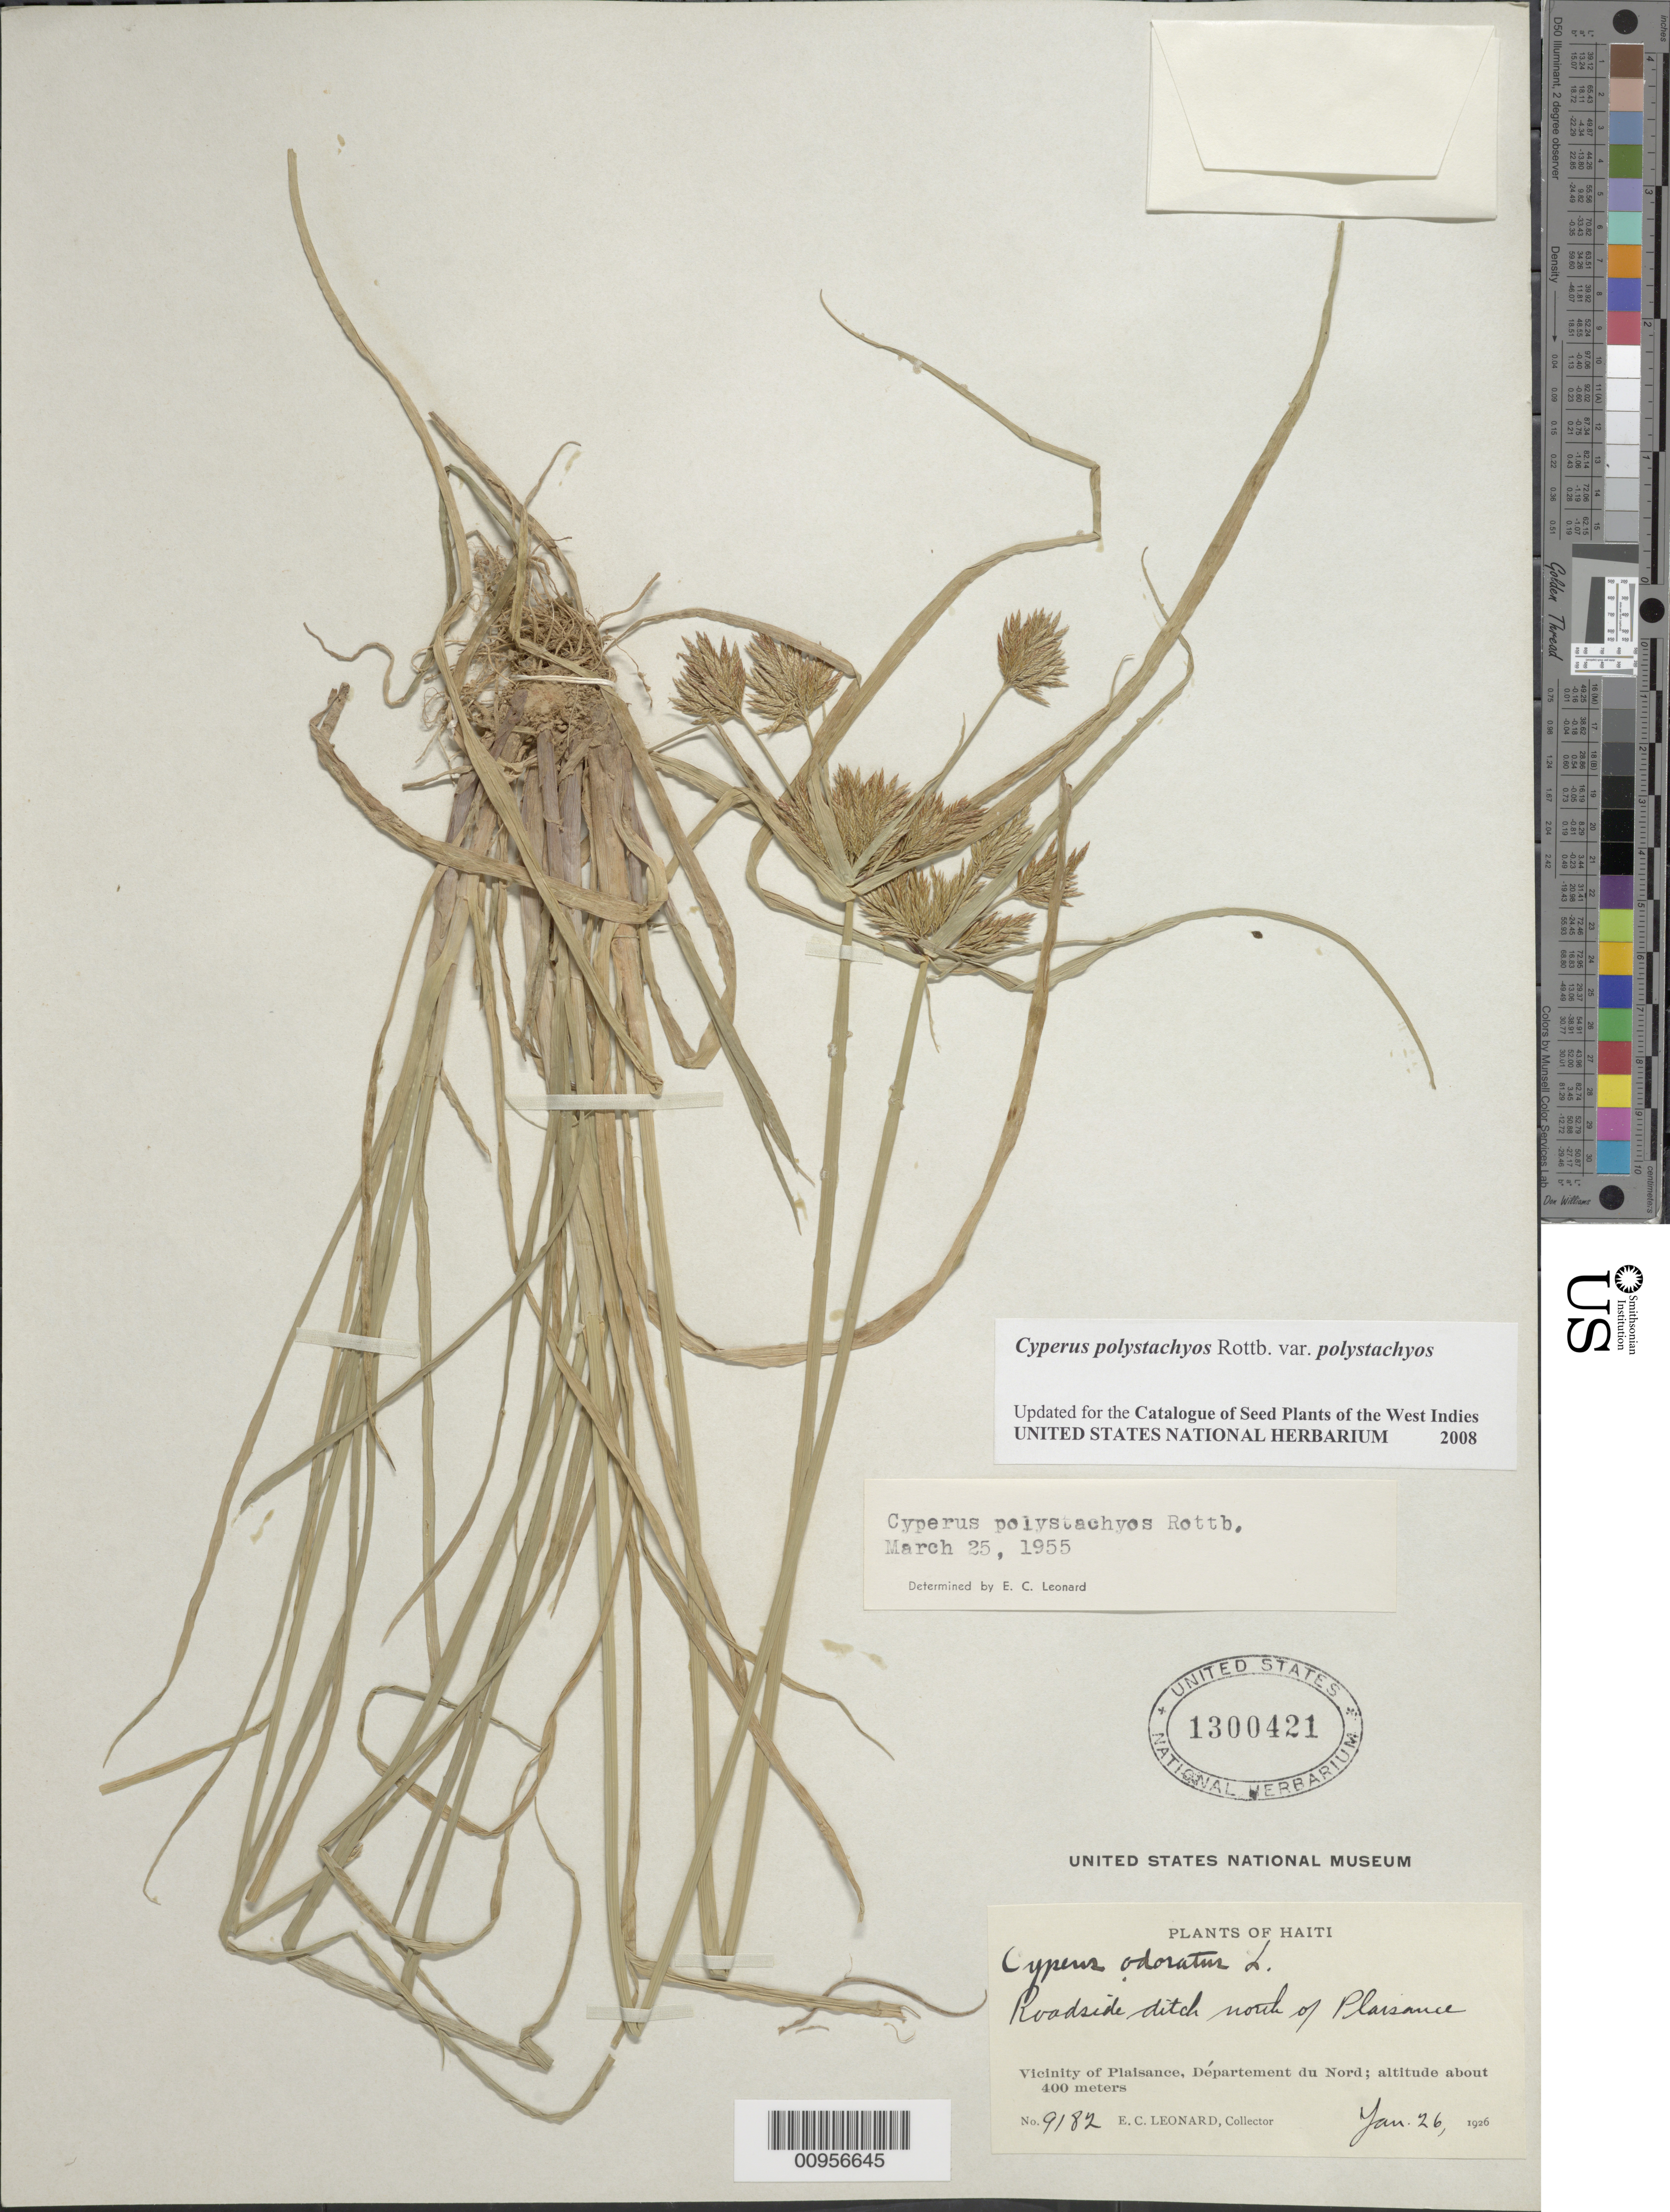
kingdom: Plantae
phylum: Tracheophyta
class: Liliopsida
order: Poales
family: Cyperaceae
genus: Cyperus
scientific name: Cyperus polystachyos var. polystachyos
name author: Rottb.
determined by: Strong, M. T., (US), Smithsonian Institution - National Museum of Natural History (UNITED STATES)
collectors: E. C. Leonard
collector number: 9182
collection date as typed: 26 Jan 1926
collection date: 1926-01-26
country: Haiti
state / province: Nord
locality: Vicinity of Plaisance, roadside ditch N of Plaisance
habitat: Roadside ditch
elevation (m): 400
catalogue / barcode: US 1300421